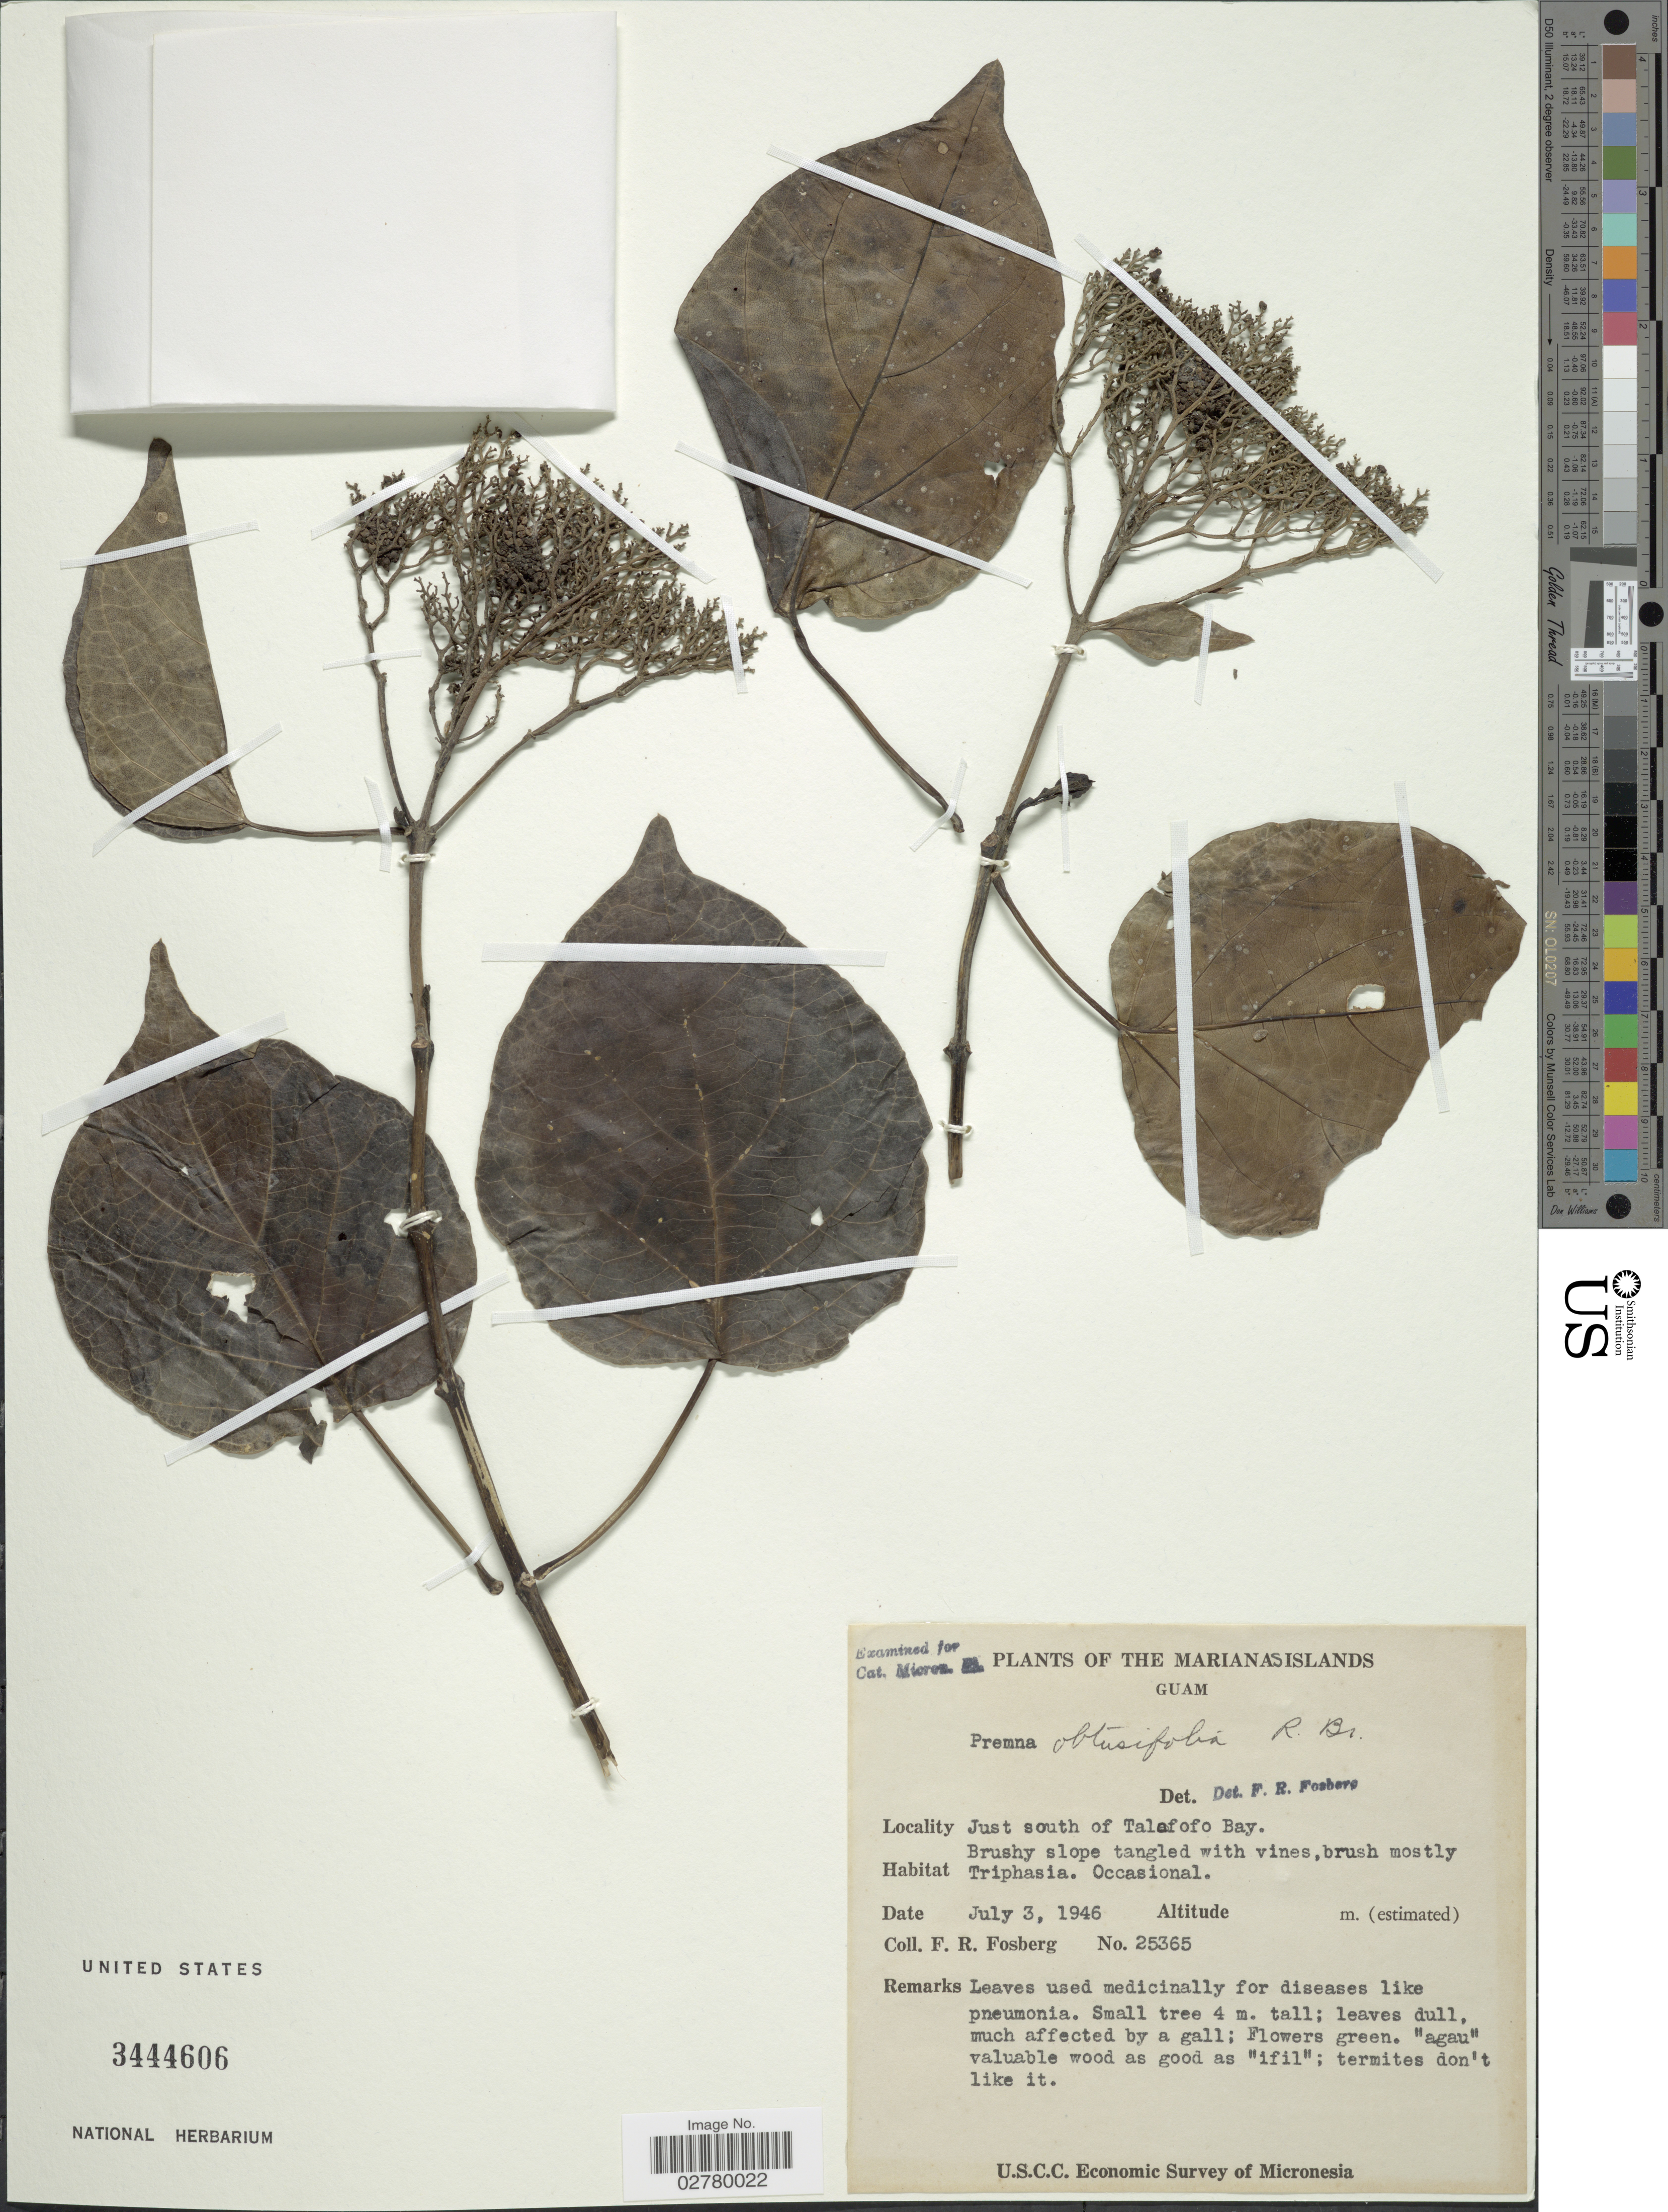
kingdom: Plantae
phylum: Tracheophyta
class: Magnoliopsida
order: Lamiales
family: Lamiaceae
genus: Premna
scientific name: Premna obtusifolia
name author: R. Br.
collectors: F. R. Fosberg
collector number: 25365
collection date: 1946-07-03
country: Guam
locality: The Marianas Islands. Just south of Talafofo Bay.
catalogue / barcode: US 3444606